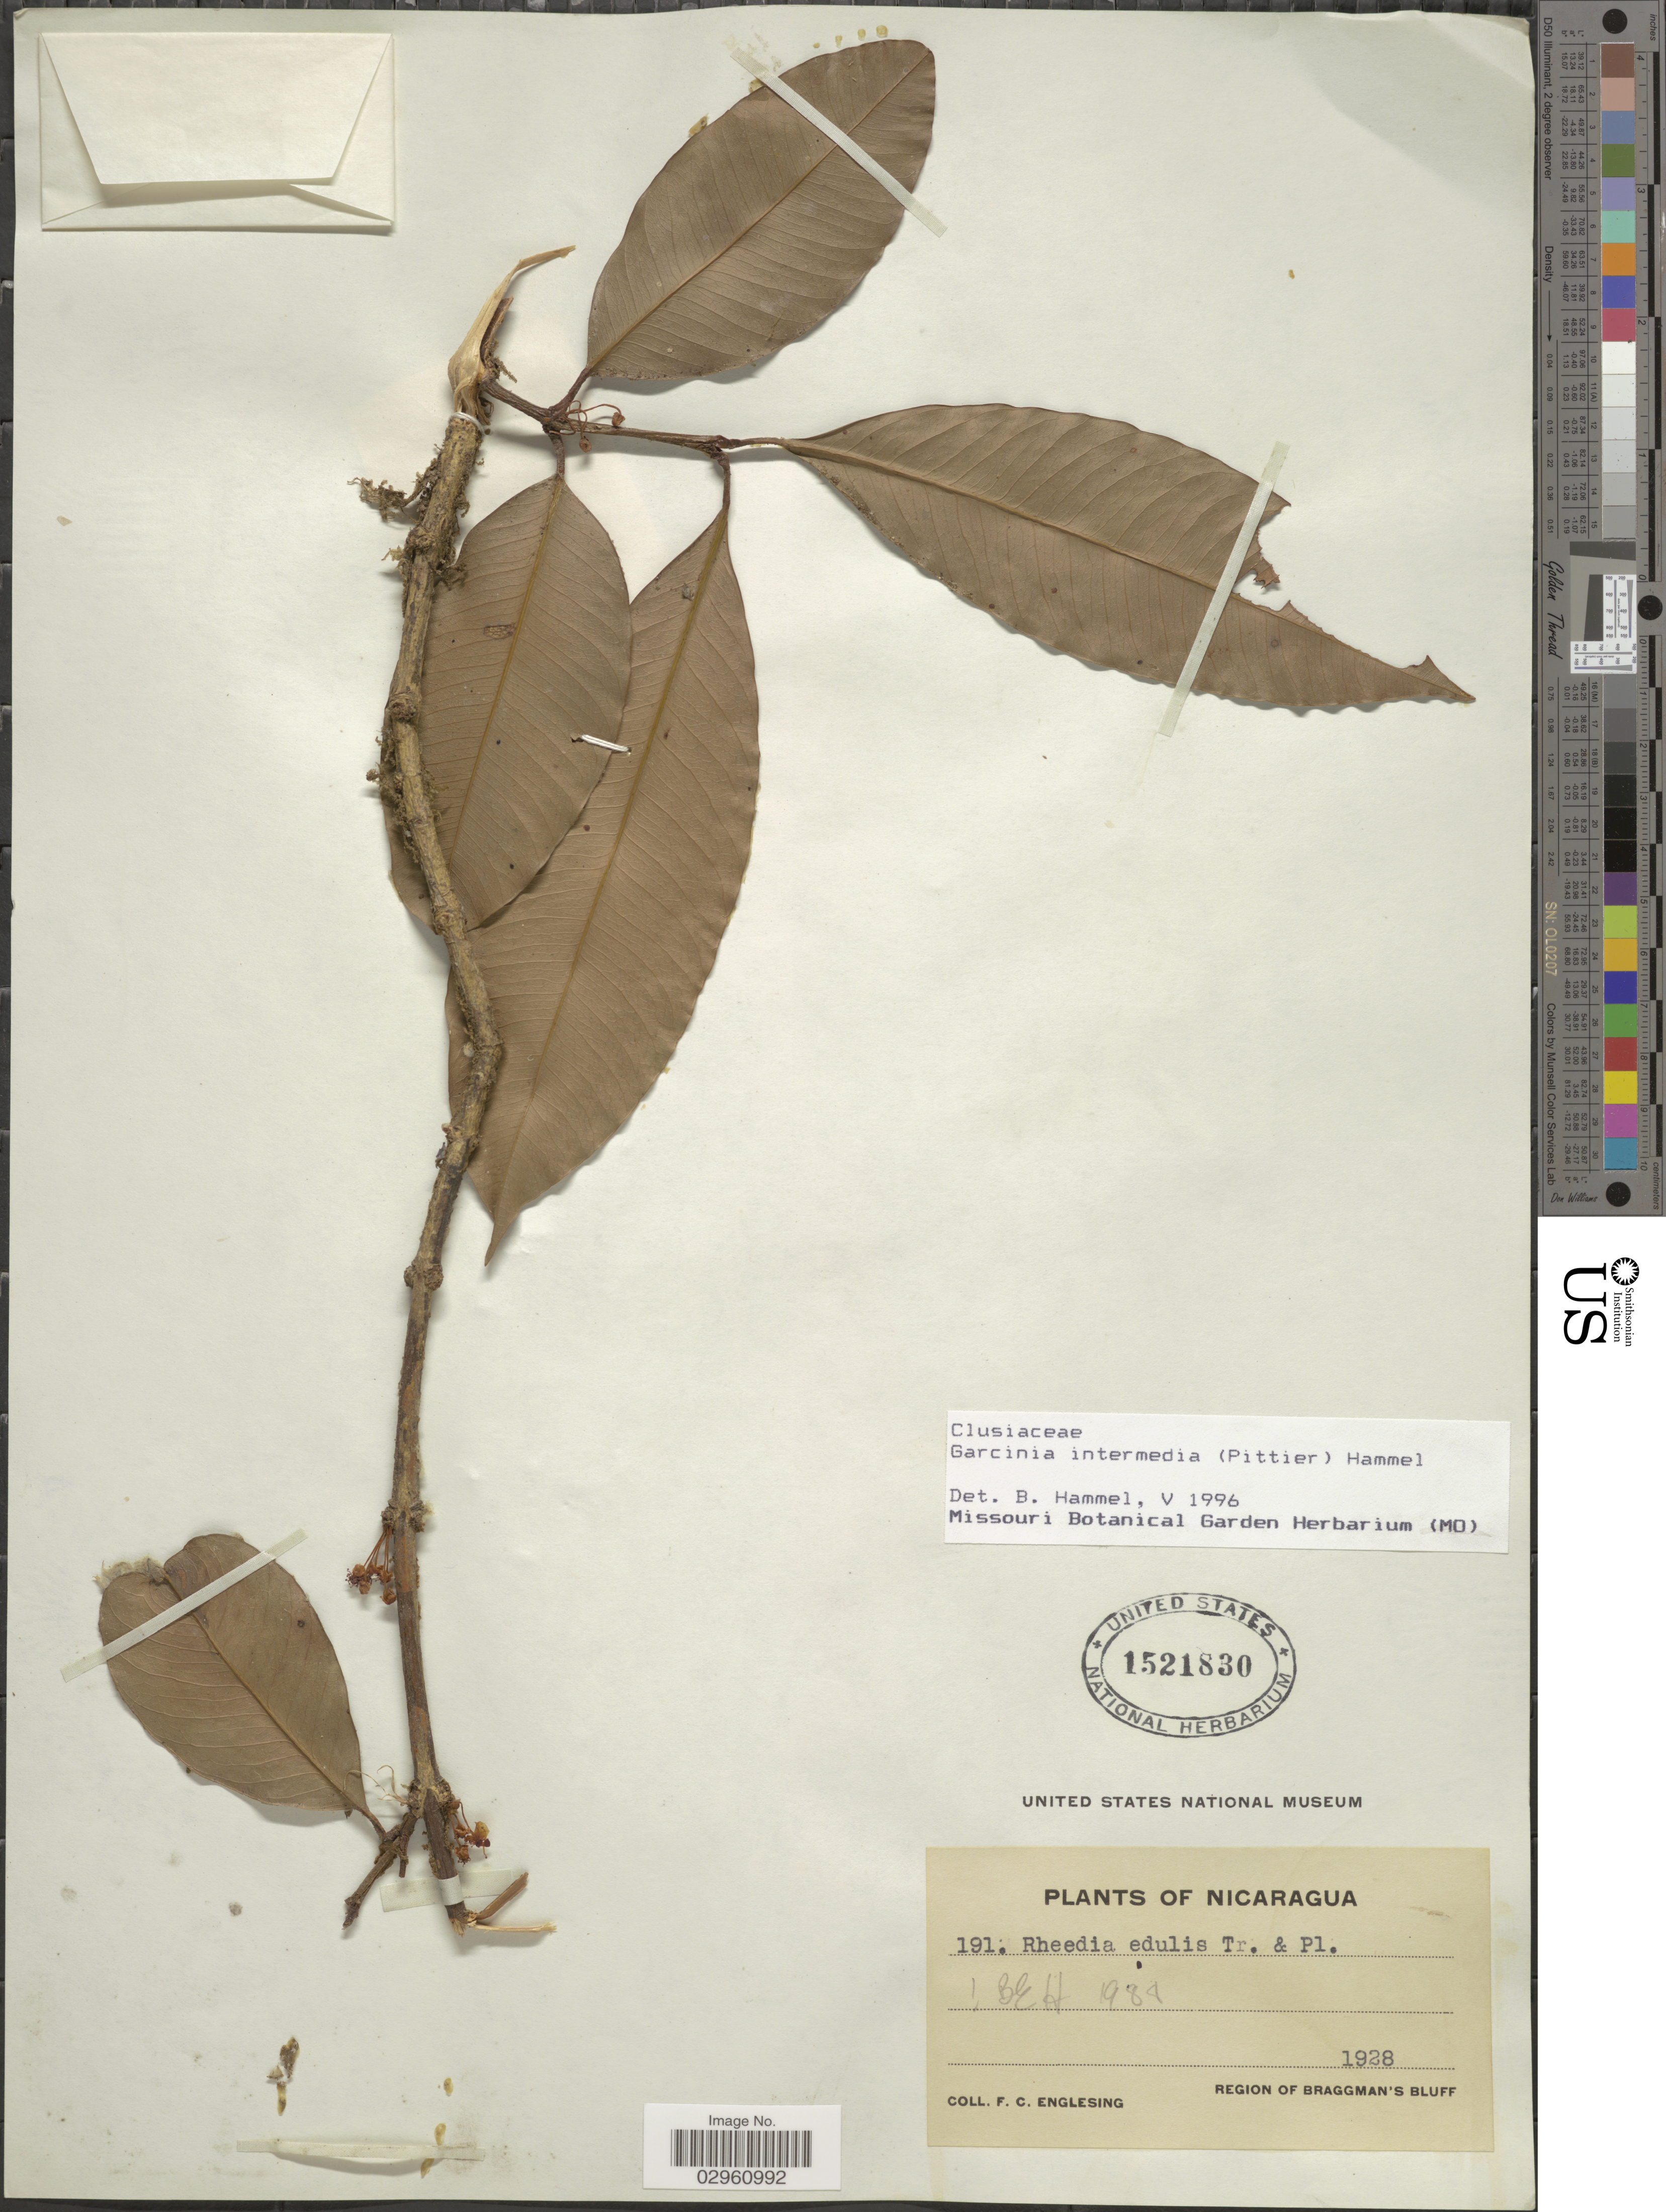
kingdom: Plantae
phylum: Tracheophyta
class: Magnoliopsida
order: Malpighiales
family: Clusiaceae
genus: Garcinia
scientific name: Garcinia intermedia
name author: (Pittier) Hammel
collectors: F. Englesing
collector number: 191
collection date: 1928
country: Nicaragua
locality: Region of Braggman's Bluff.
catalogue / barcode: US 1521830